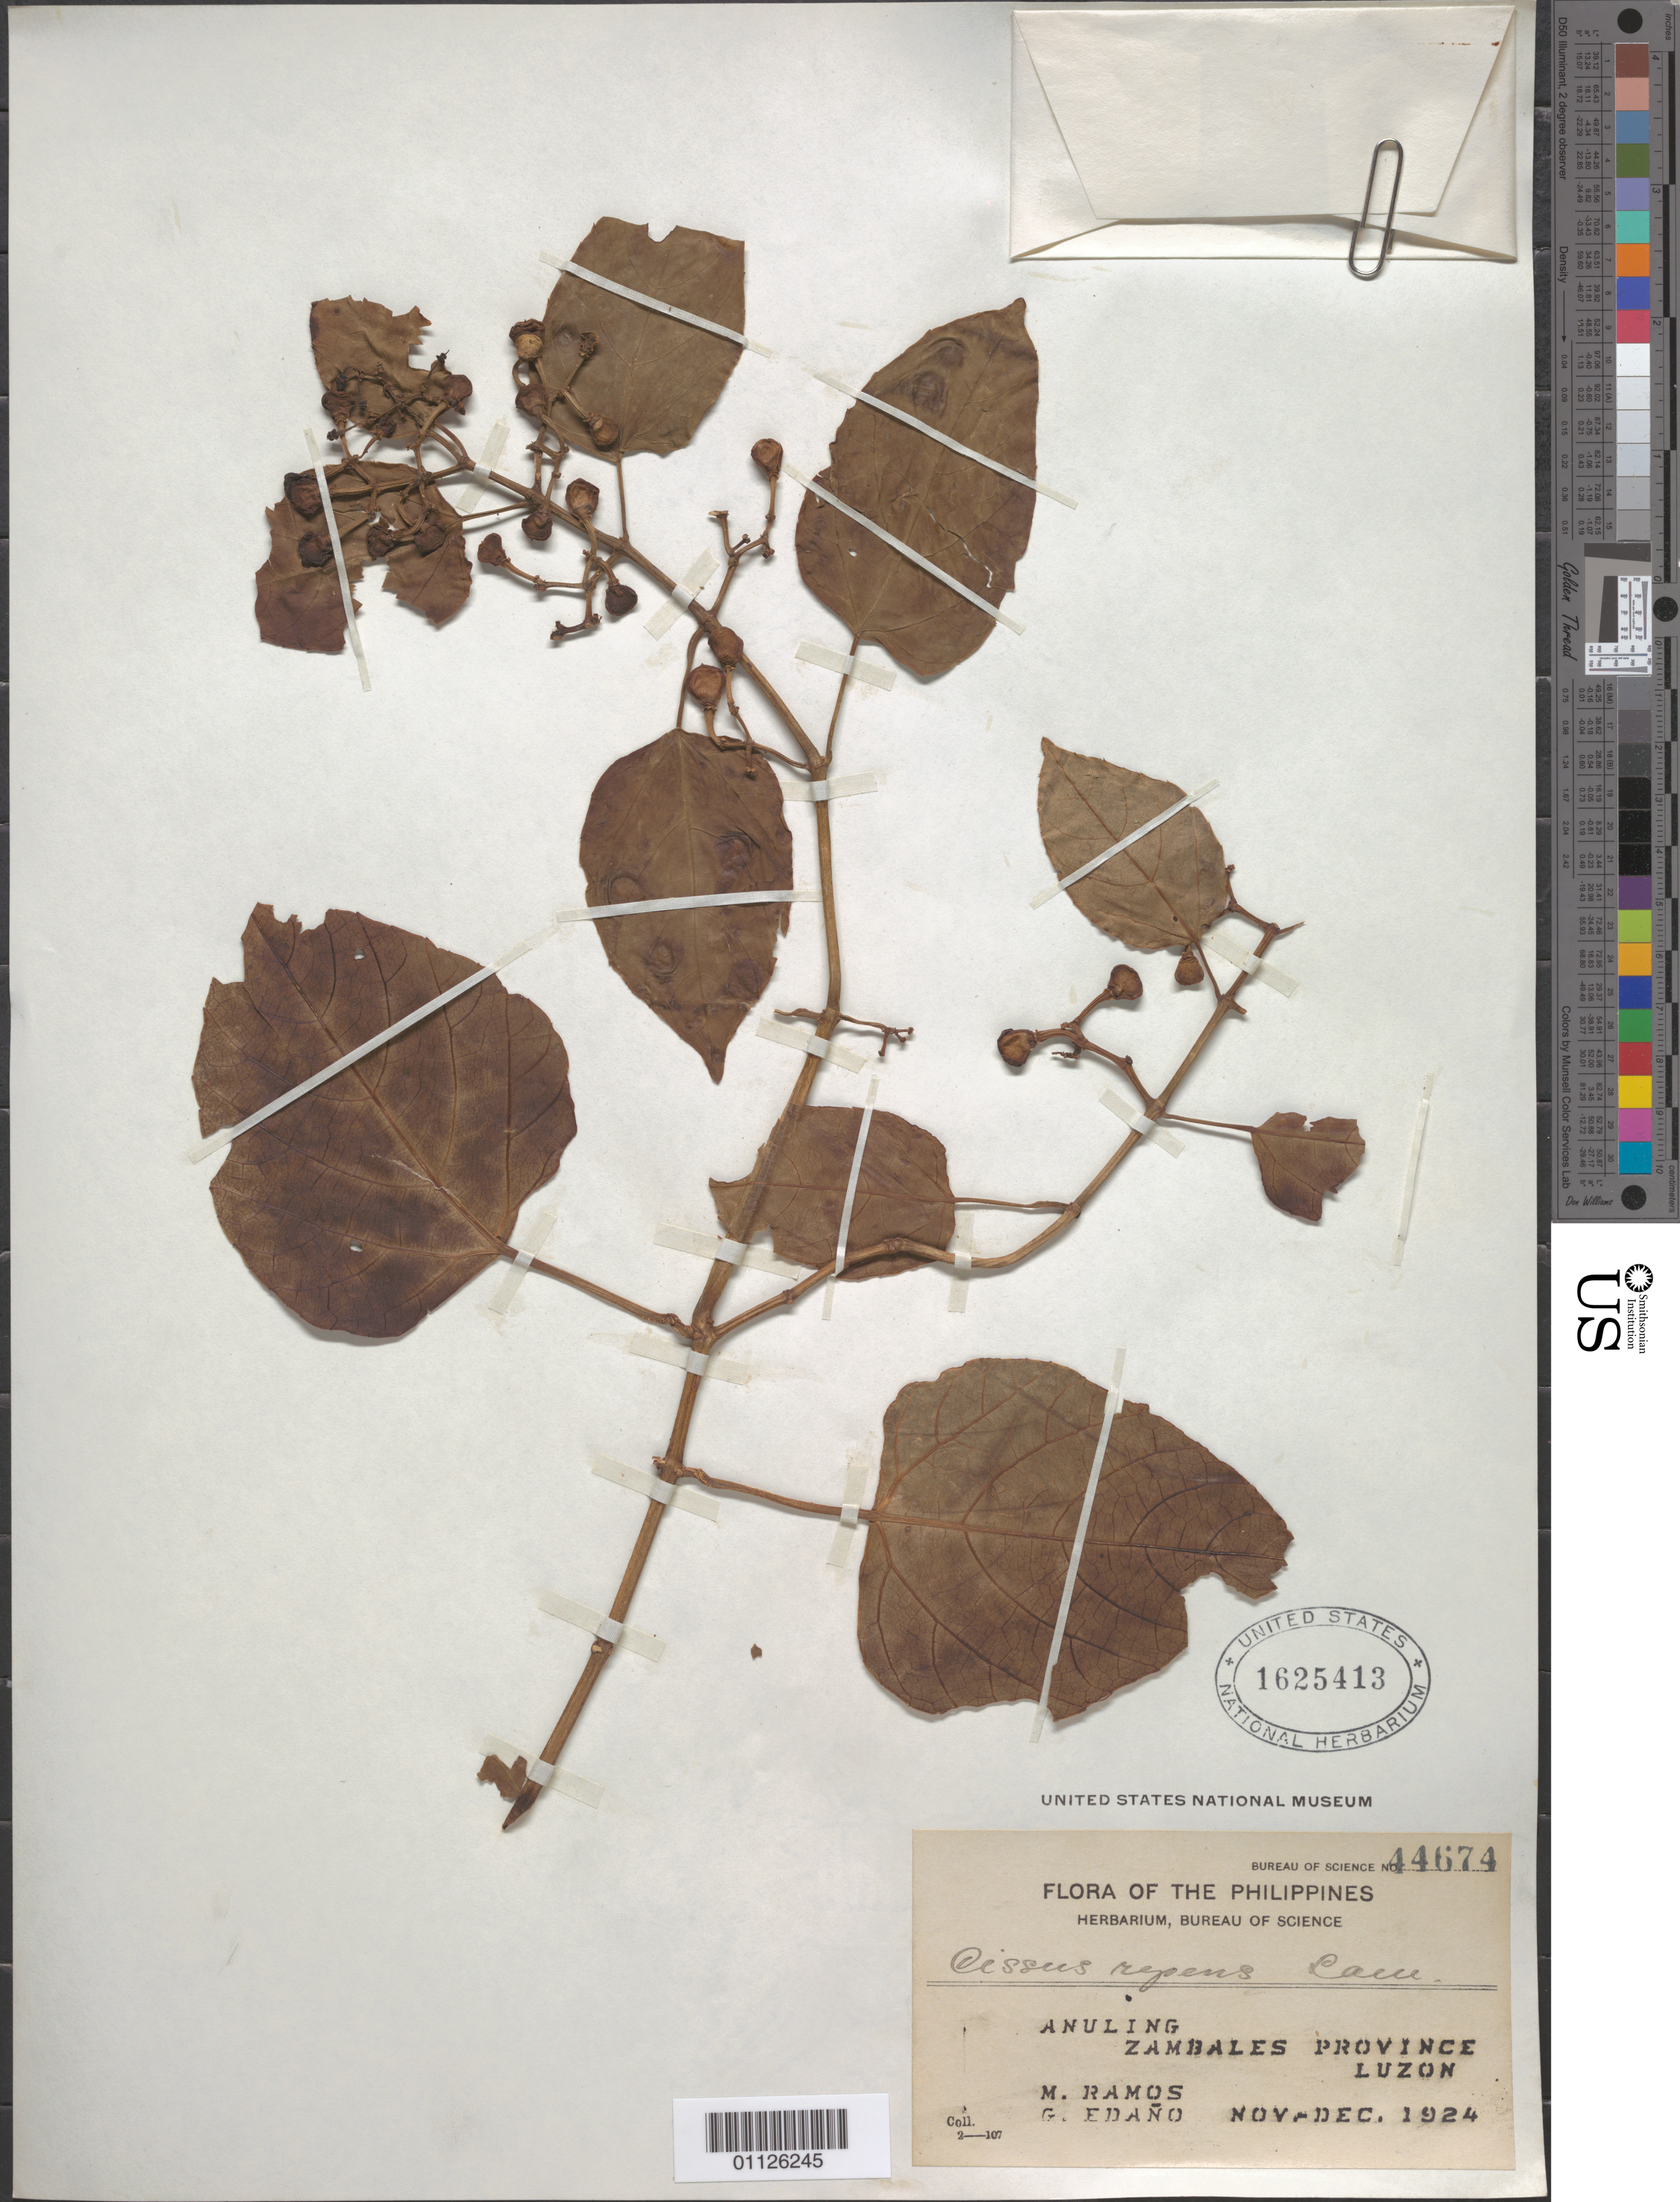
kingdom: Plantae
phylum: Tracheophyta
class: Magnoliopsida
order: Vitales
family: Vitaceae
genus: Cissus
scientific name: Cissus repens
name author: Lam.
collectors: M. Ramos & G. Edaño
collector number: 44674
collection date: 1924-11/1924-12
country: Philippines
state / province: Central Luzon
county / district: Zambales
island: Luzon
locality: Anuling. Luzon.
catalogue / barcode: US 1625413